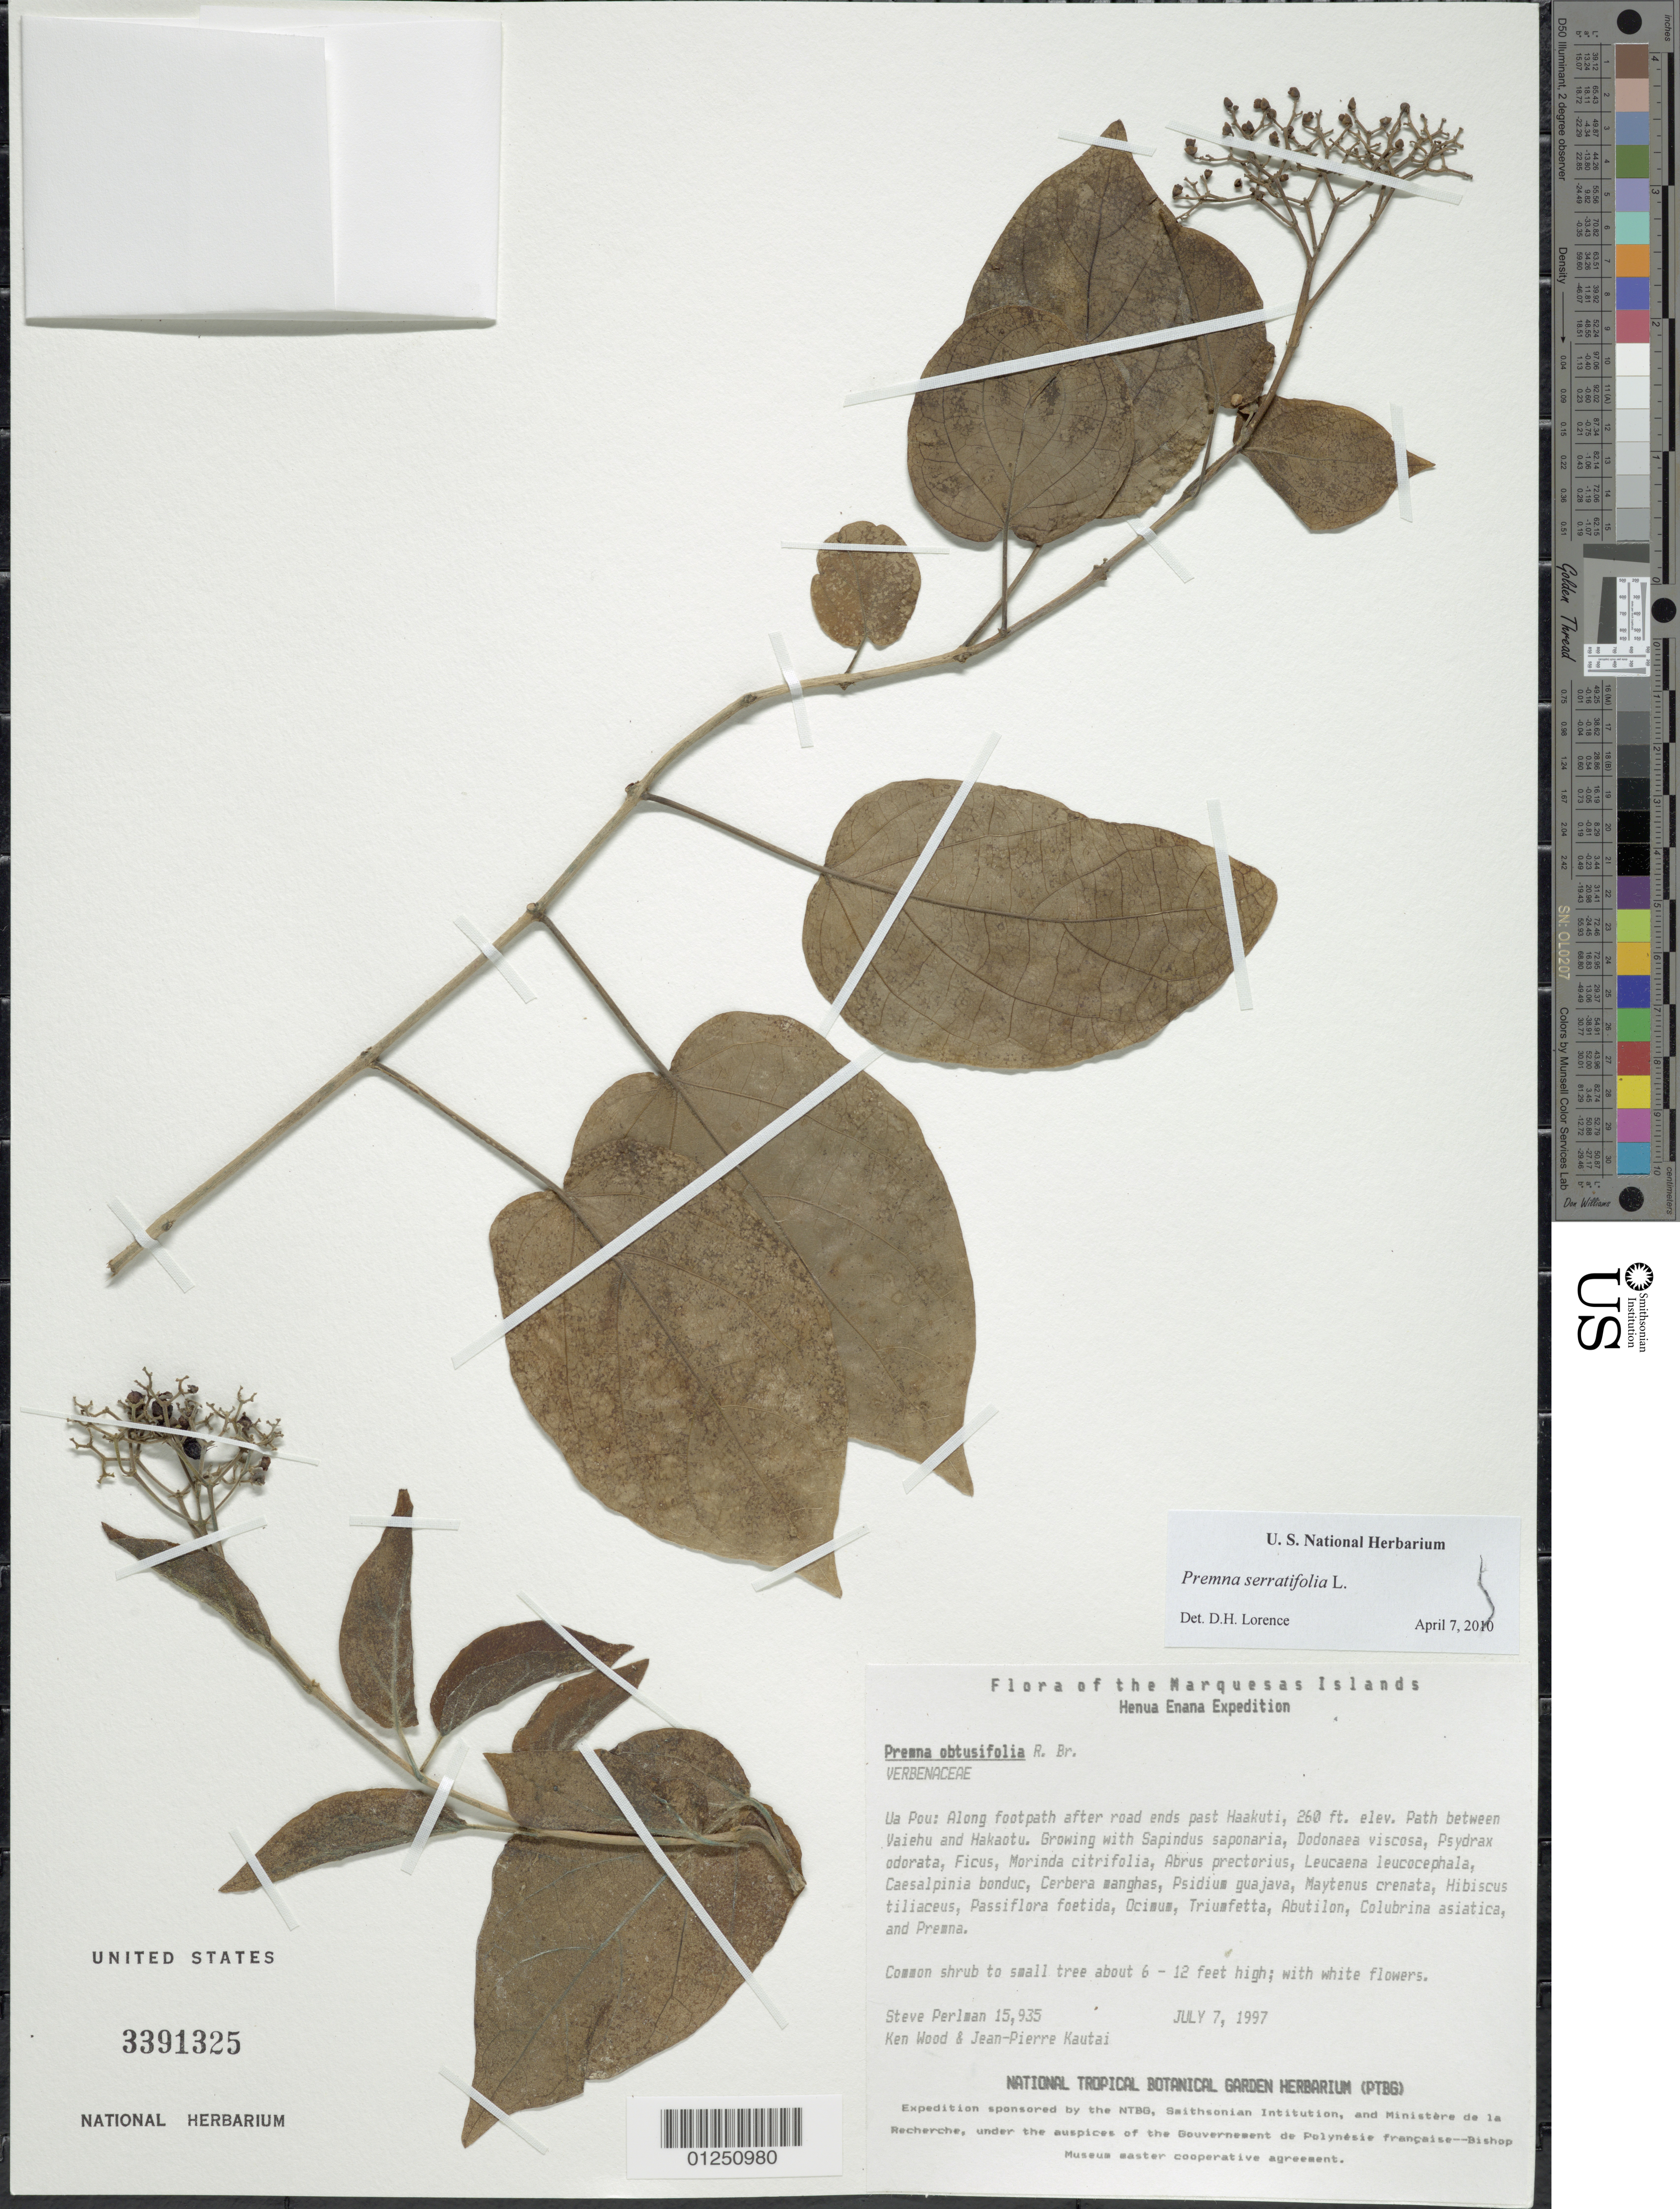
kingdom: Plantae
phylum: Tracheophyta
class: Magnoliopsida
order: Lamiales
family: Lamiaceae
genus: Premna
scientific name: Premna serratifolia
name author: L.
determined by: Lorence, David H., (PTBG), National Tropical Botanical Garden (UNITED STATES)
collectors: S. P. Perlman, K. R. Wood & J. Kautai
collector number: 15935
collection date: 1997-07-07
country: French Polynesia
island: Ua Pou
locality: Path between Vaiehu and Hakaotu, after road ends past Haakuti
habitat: Along footpath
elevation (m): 79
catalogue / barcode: US 3391325